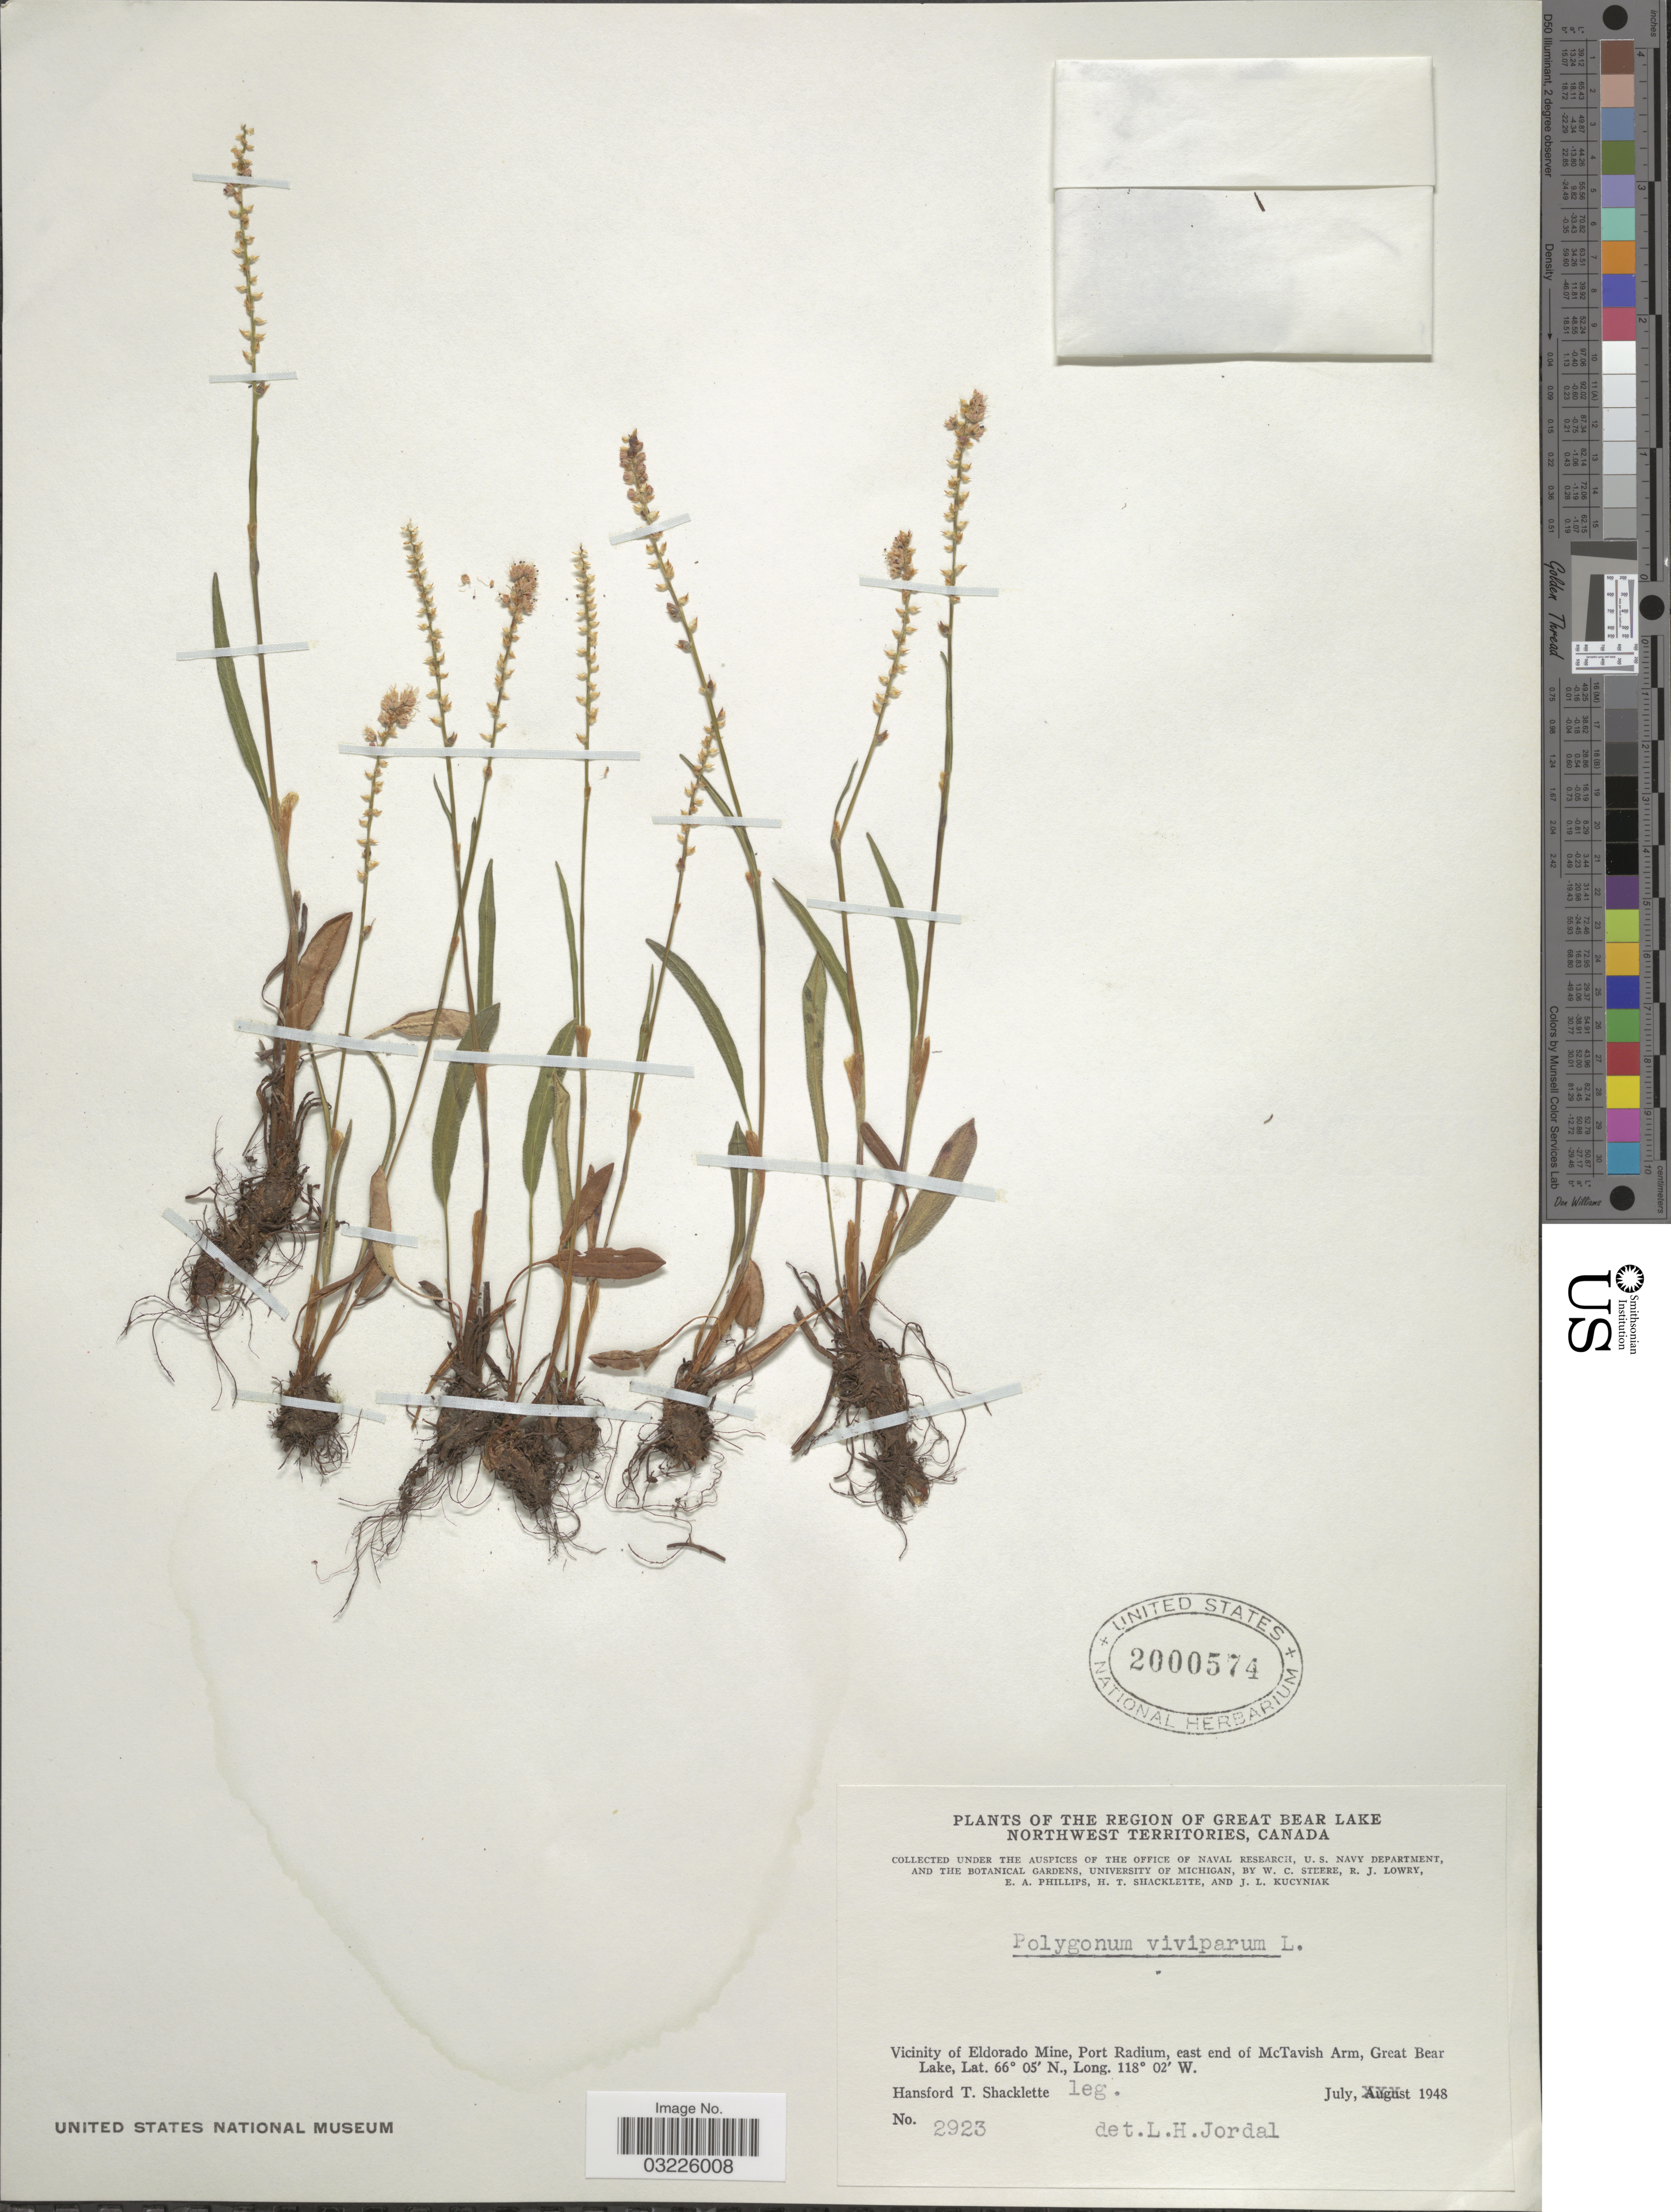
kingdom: Plantae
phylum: Tracheophyta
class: Magnoliopsida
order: Caryophyllales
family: Polygonaceae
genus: Bistorta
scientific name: Bistorta vivipara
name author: (L.) Delarbre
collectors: H. Shacklette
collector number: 2923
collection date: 1948-07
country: Canada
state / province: Northwest Territories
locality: The Region of Great Bear Lake. Vicinity of Eldorado Mine, Port Radium, east end of McTavish Arm.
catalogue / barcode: US 2000574